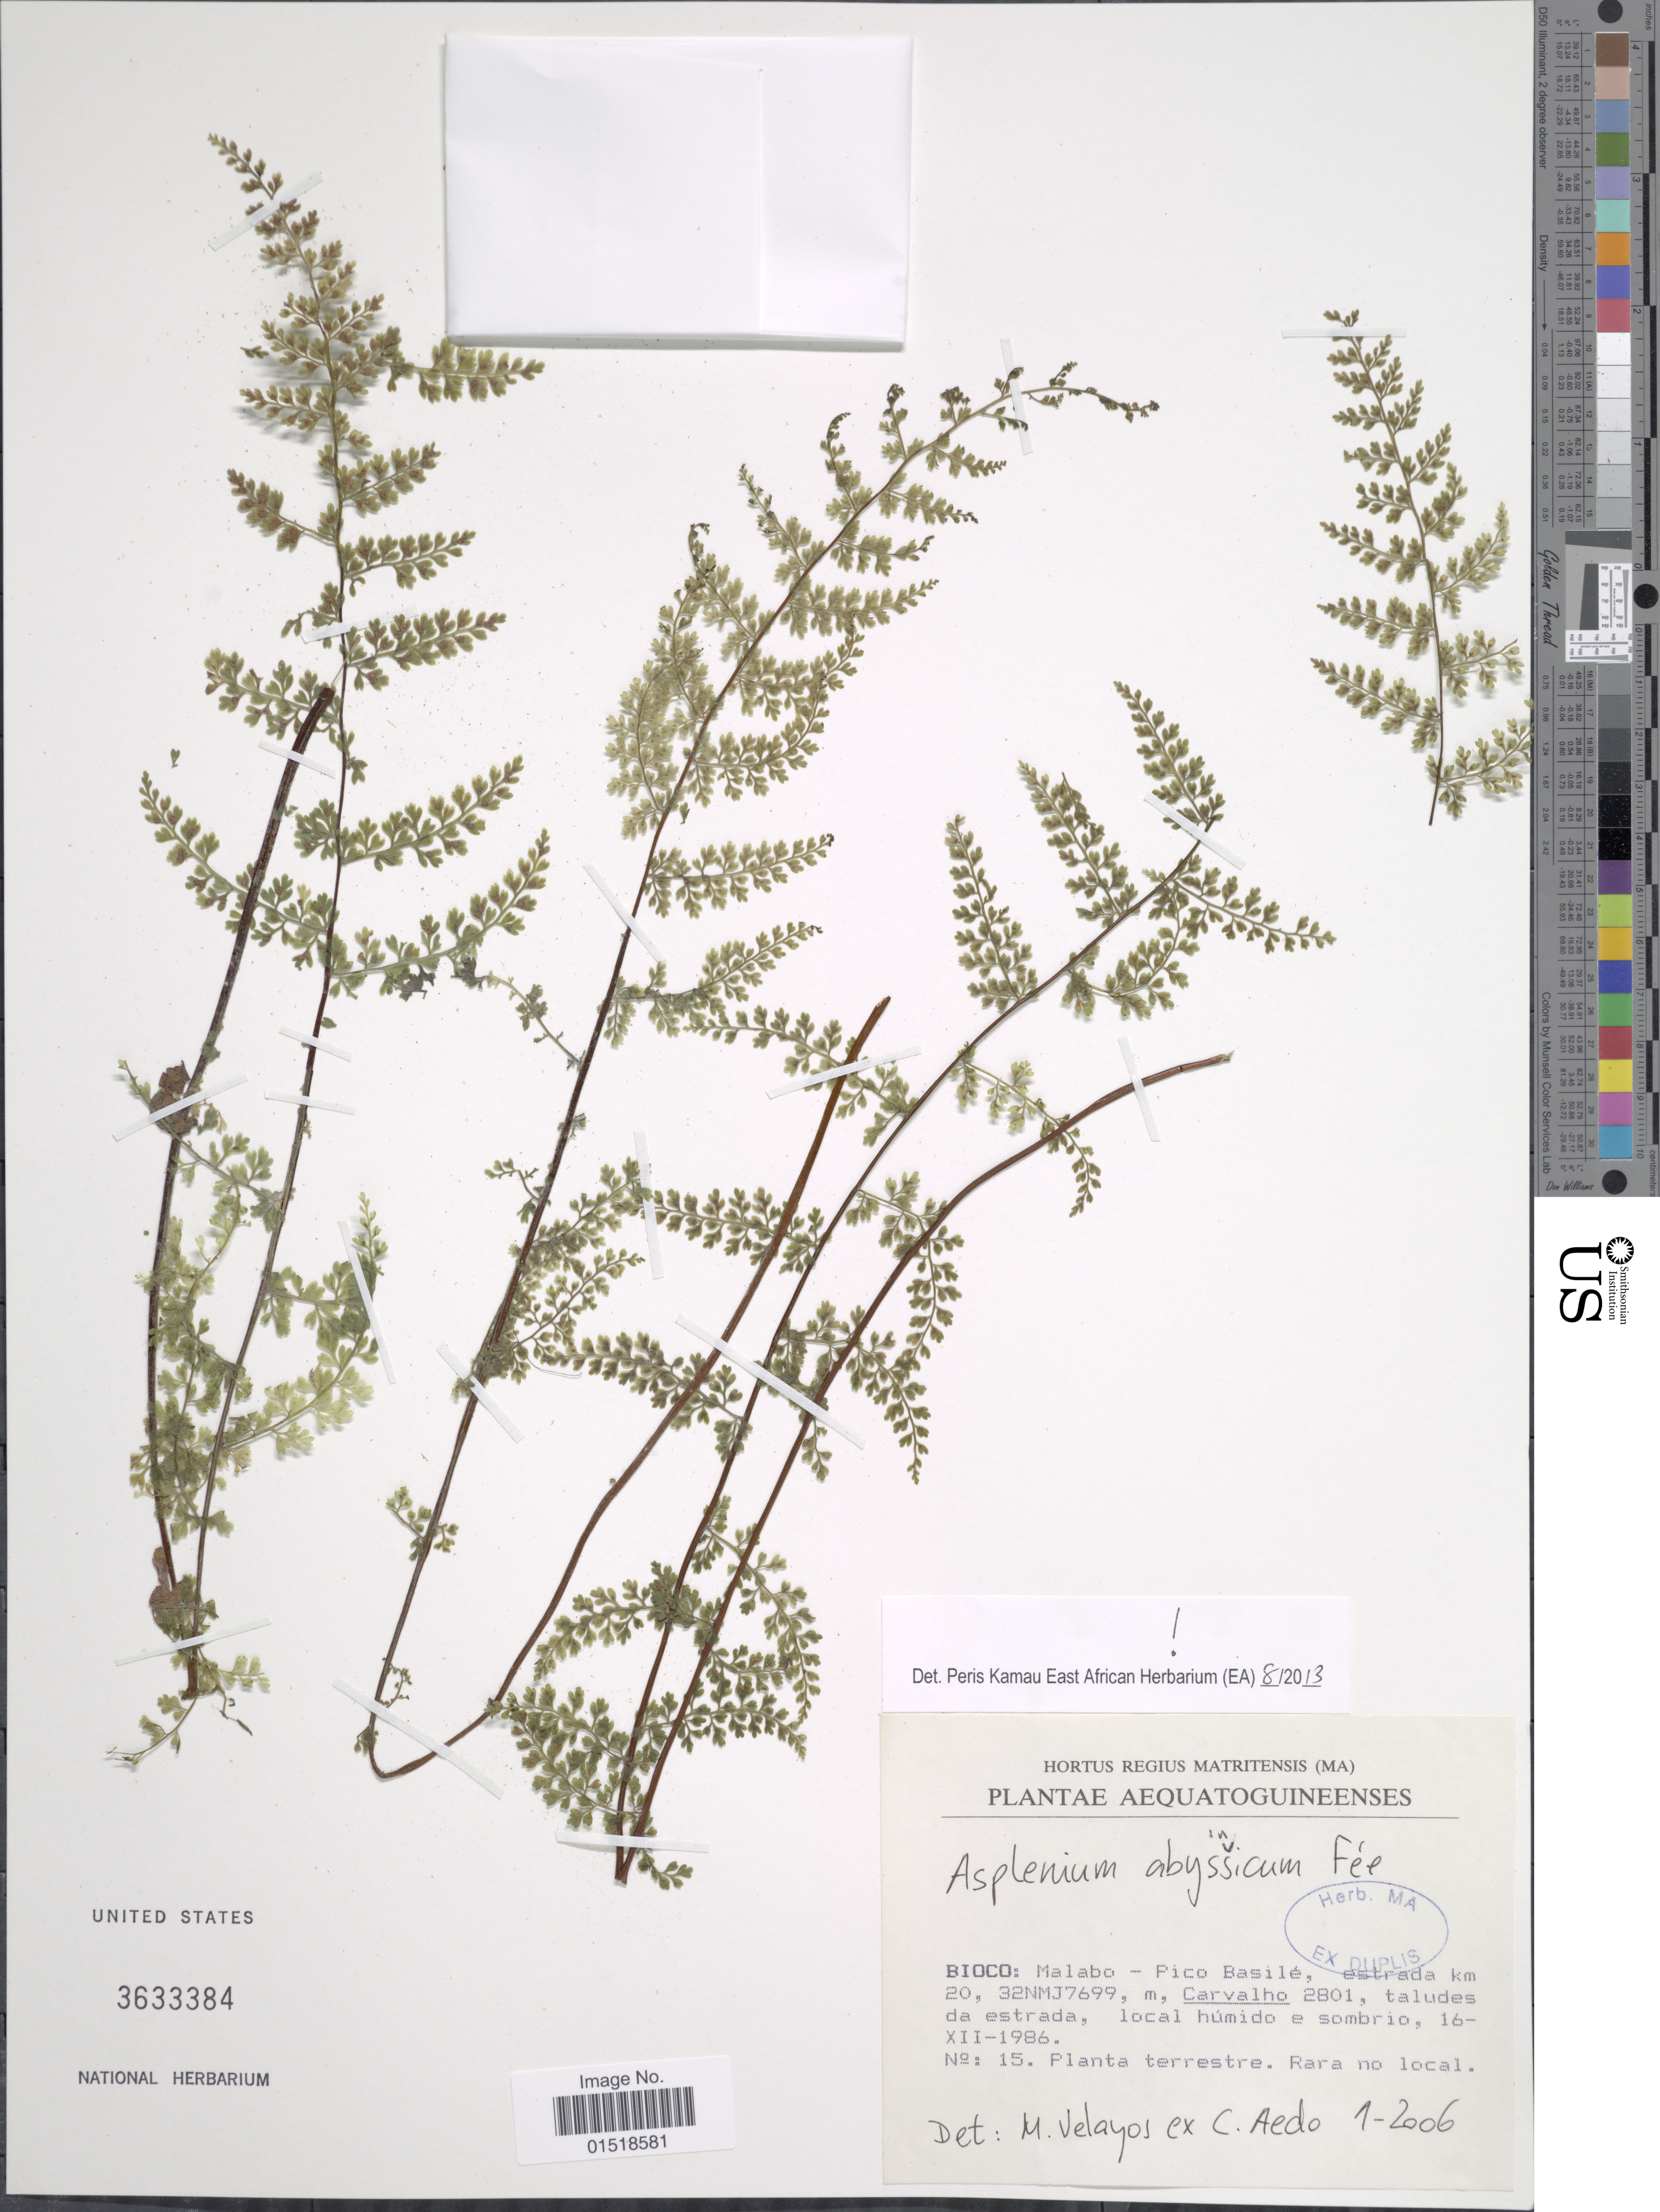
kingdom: Plantae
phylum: Tracheophyta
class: Polypodiopsida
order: Polypodiales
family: Aspleniaceae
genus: Asplenium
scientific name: Asplenium abyssinicum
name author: Fée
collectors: Carvalho, --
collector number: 2801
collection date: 1986-12-16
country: Equatorial Guinea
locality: Bioco: Malabo - Pico Basilé, estrada km 20, 32NMJ7699.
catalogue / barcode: US 3633384